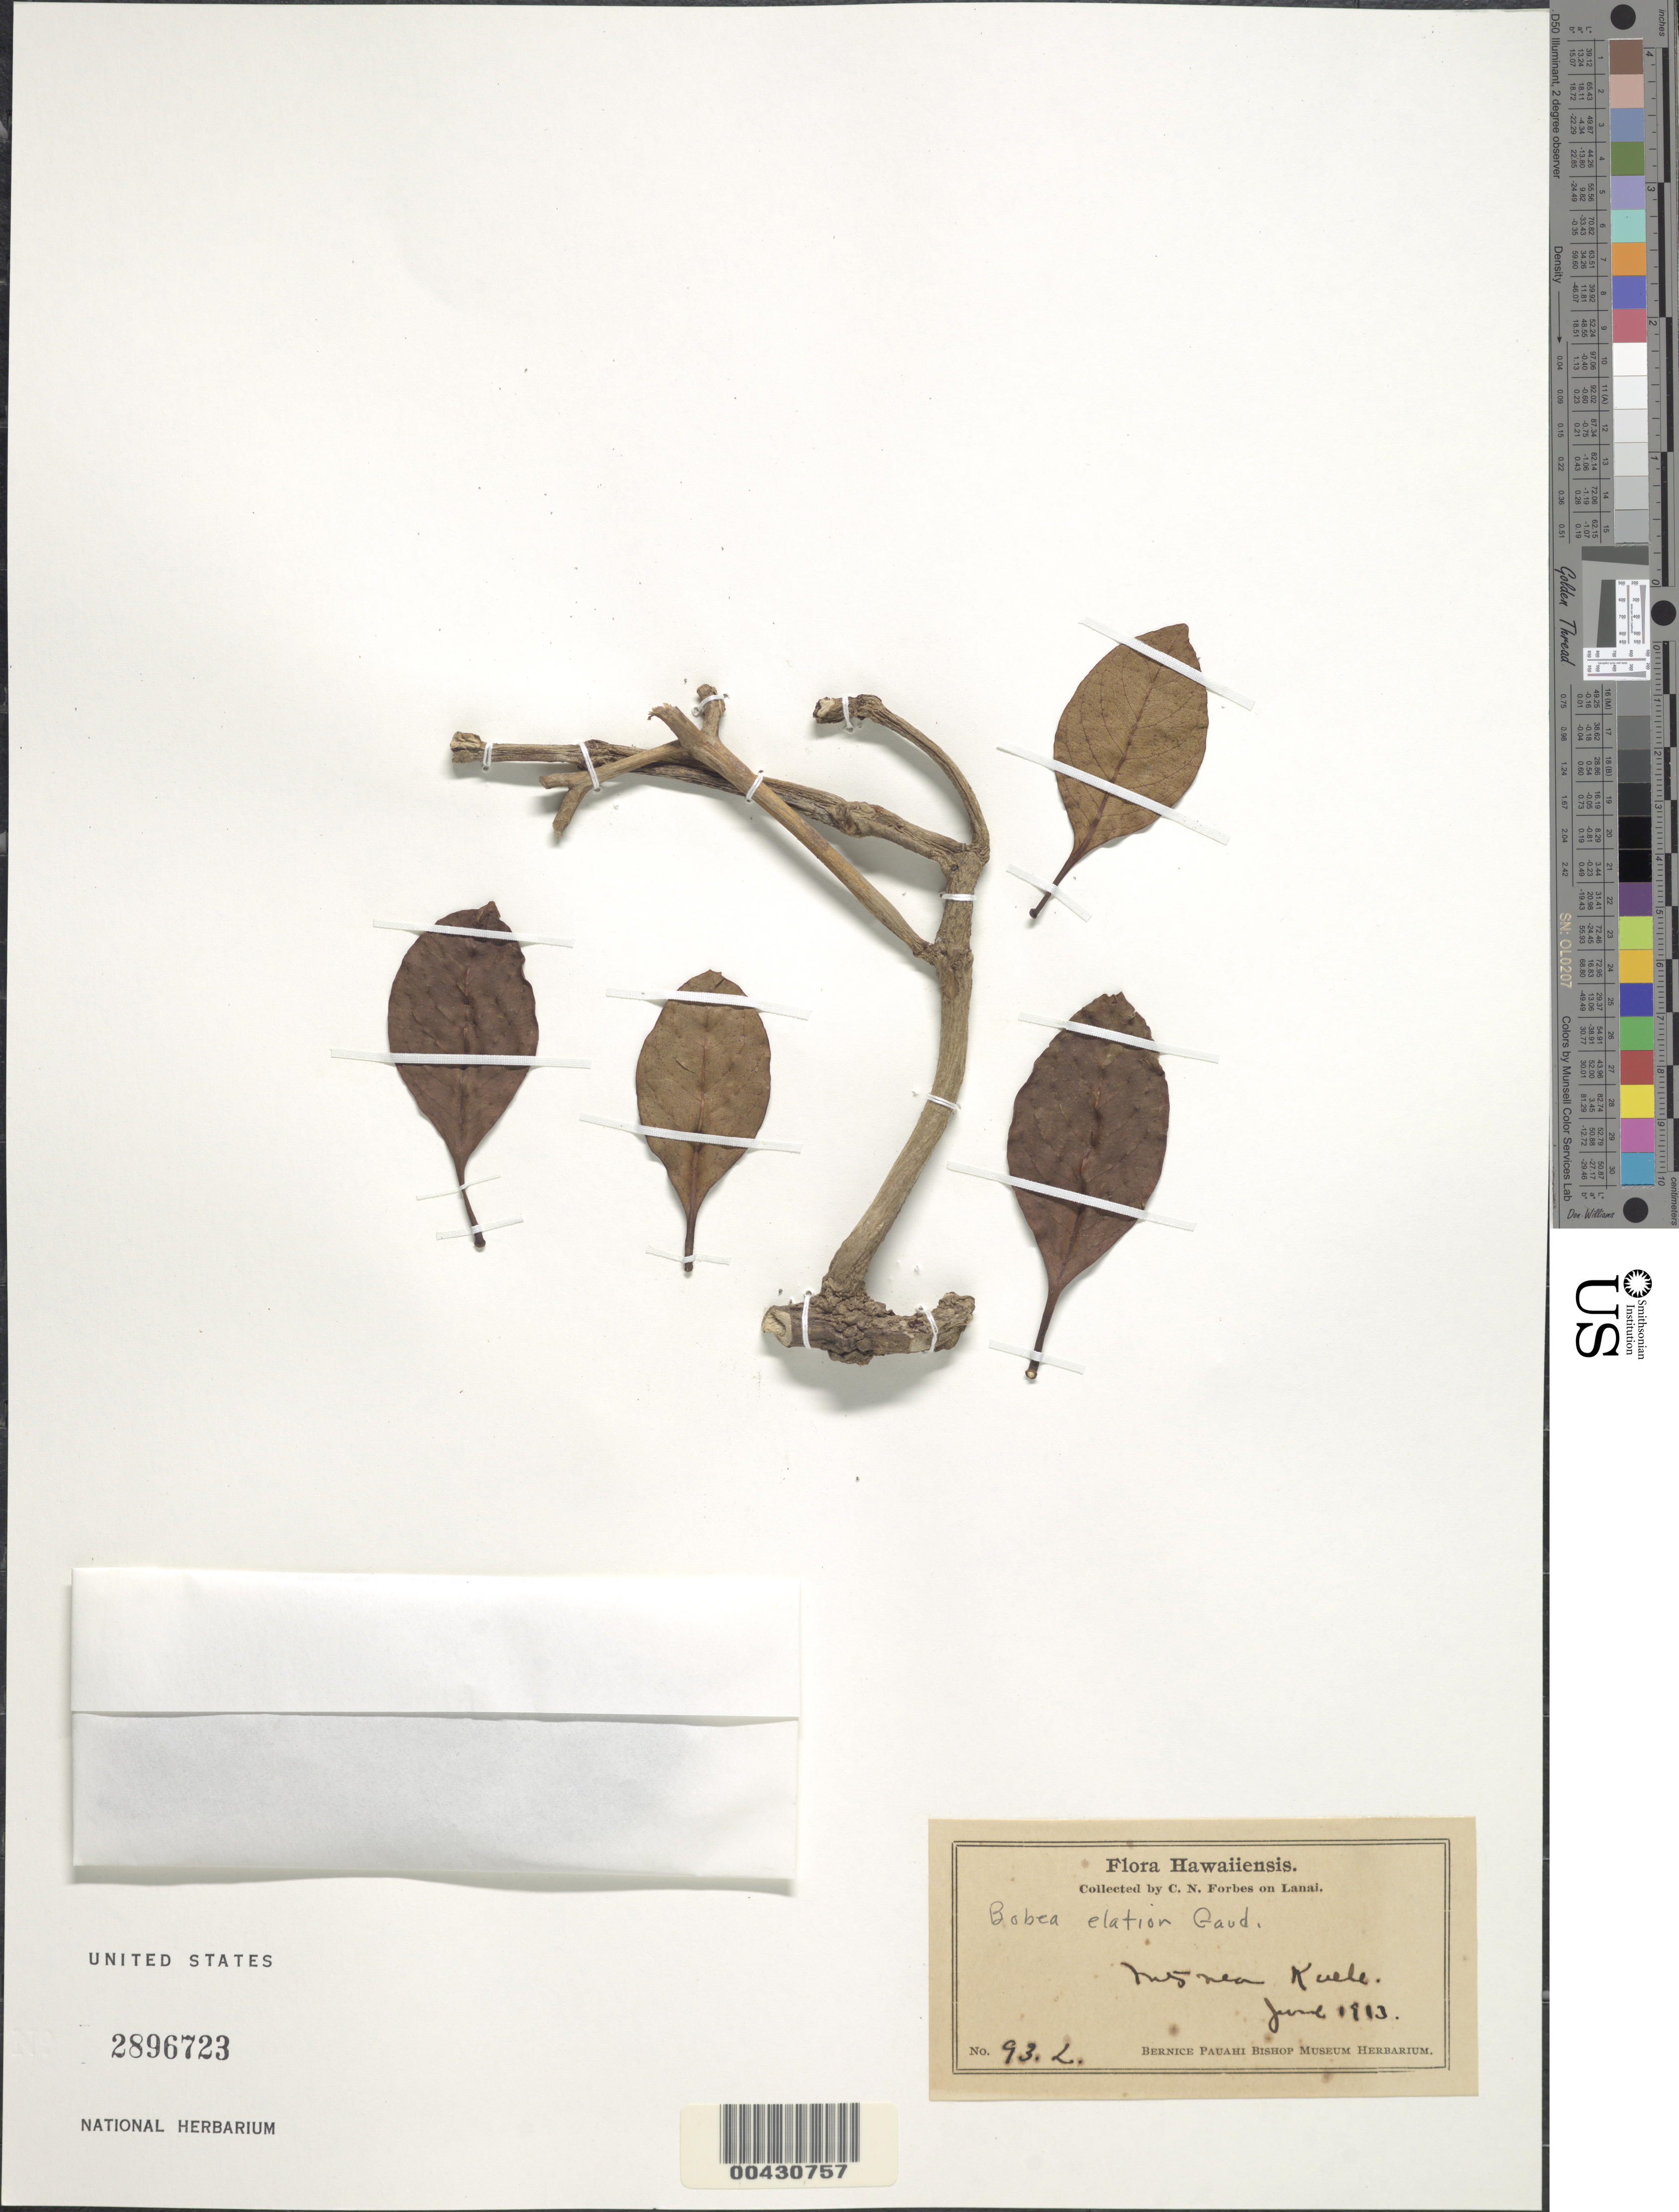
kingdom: Plantae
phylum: Tracheophyta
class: Magnoliopsida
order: Gentianales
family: Rubiaceae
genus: Bobea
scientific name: Bobea elatior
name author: Gaudich.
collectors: C. N. Forbes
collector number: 93.L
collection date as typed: Jun 1913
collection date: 1913-06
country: United States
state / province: Hawaii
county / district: Maui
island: Lana'i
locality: Mountains near Kuelo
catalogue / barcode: US 2896723